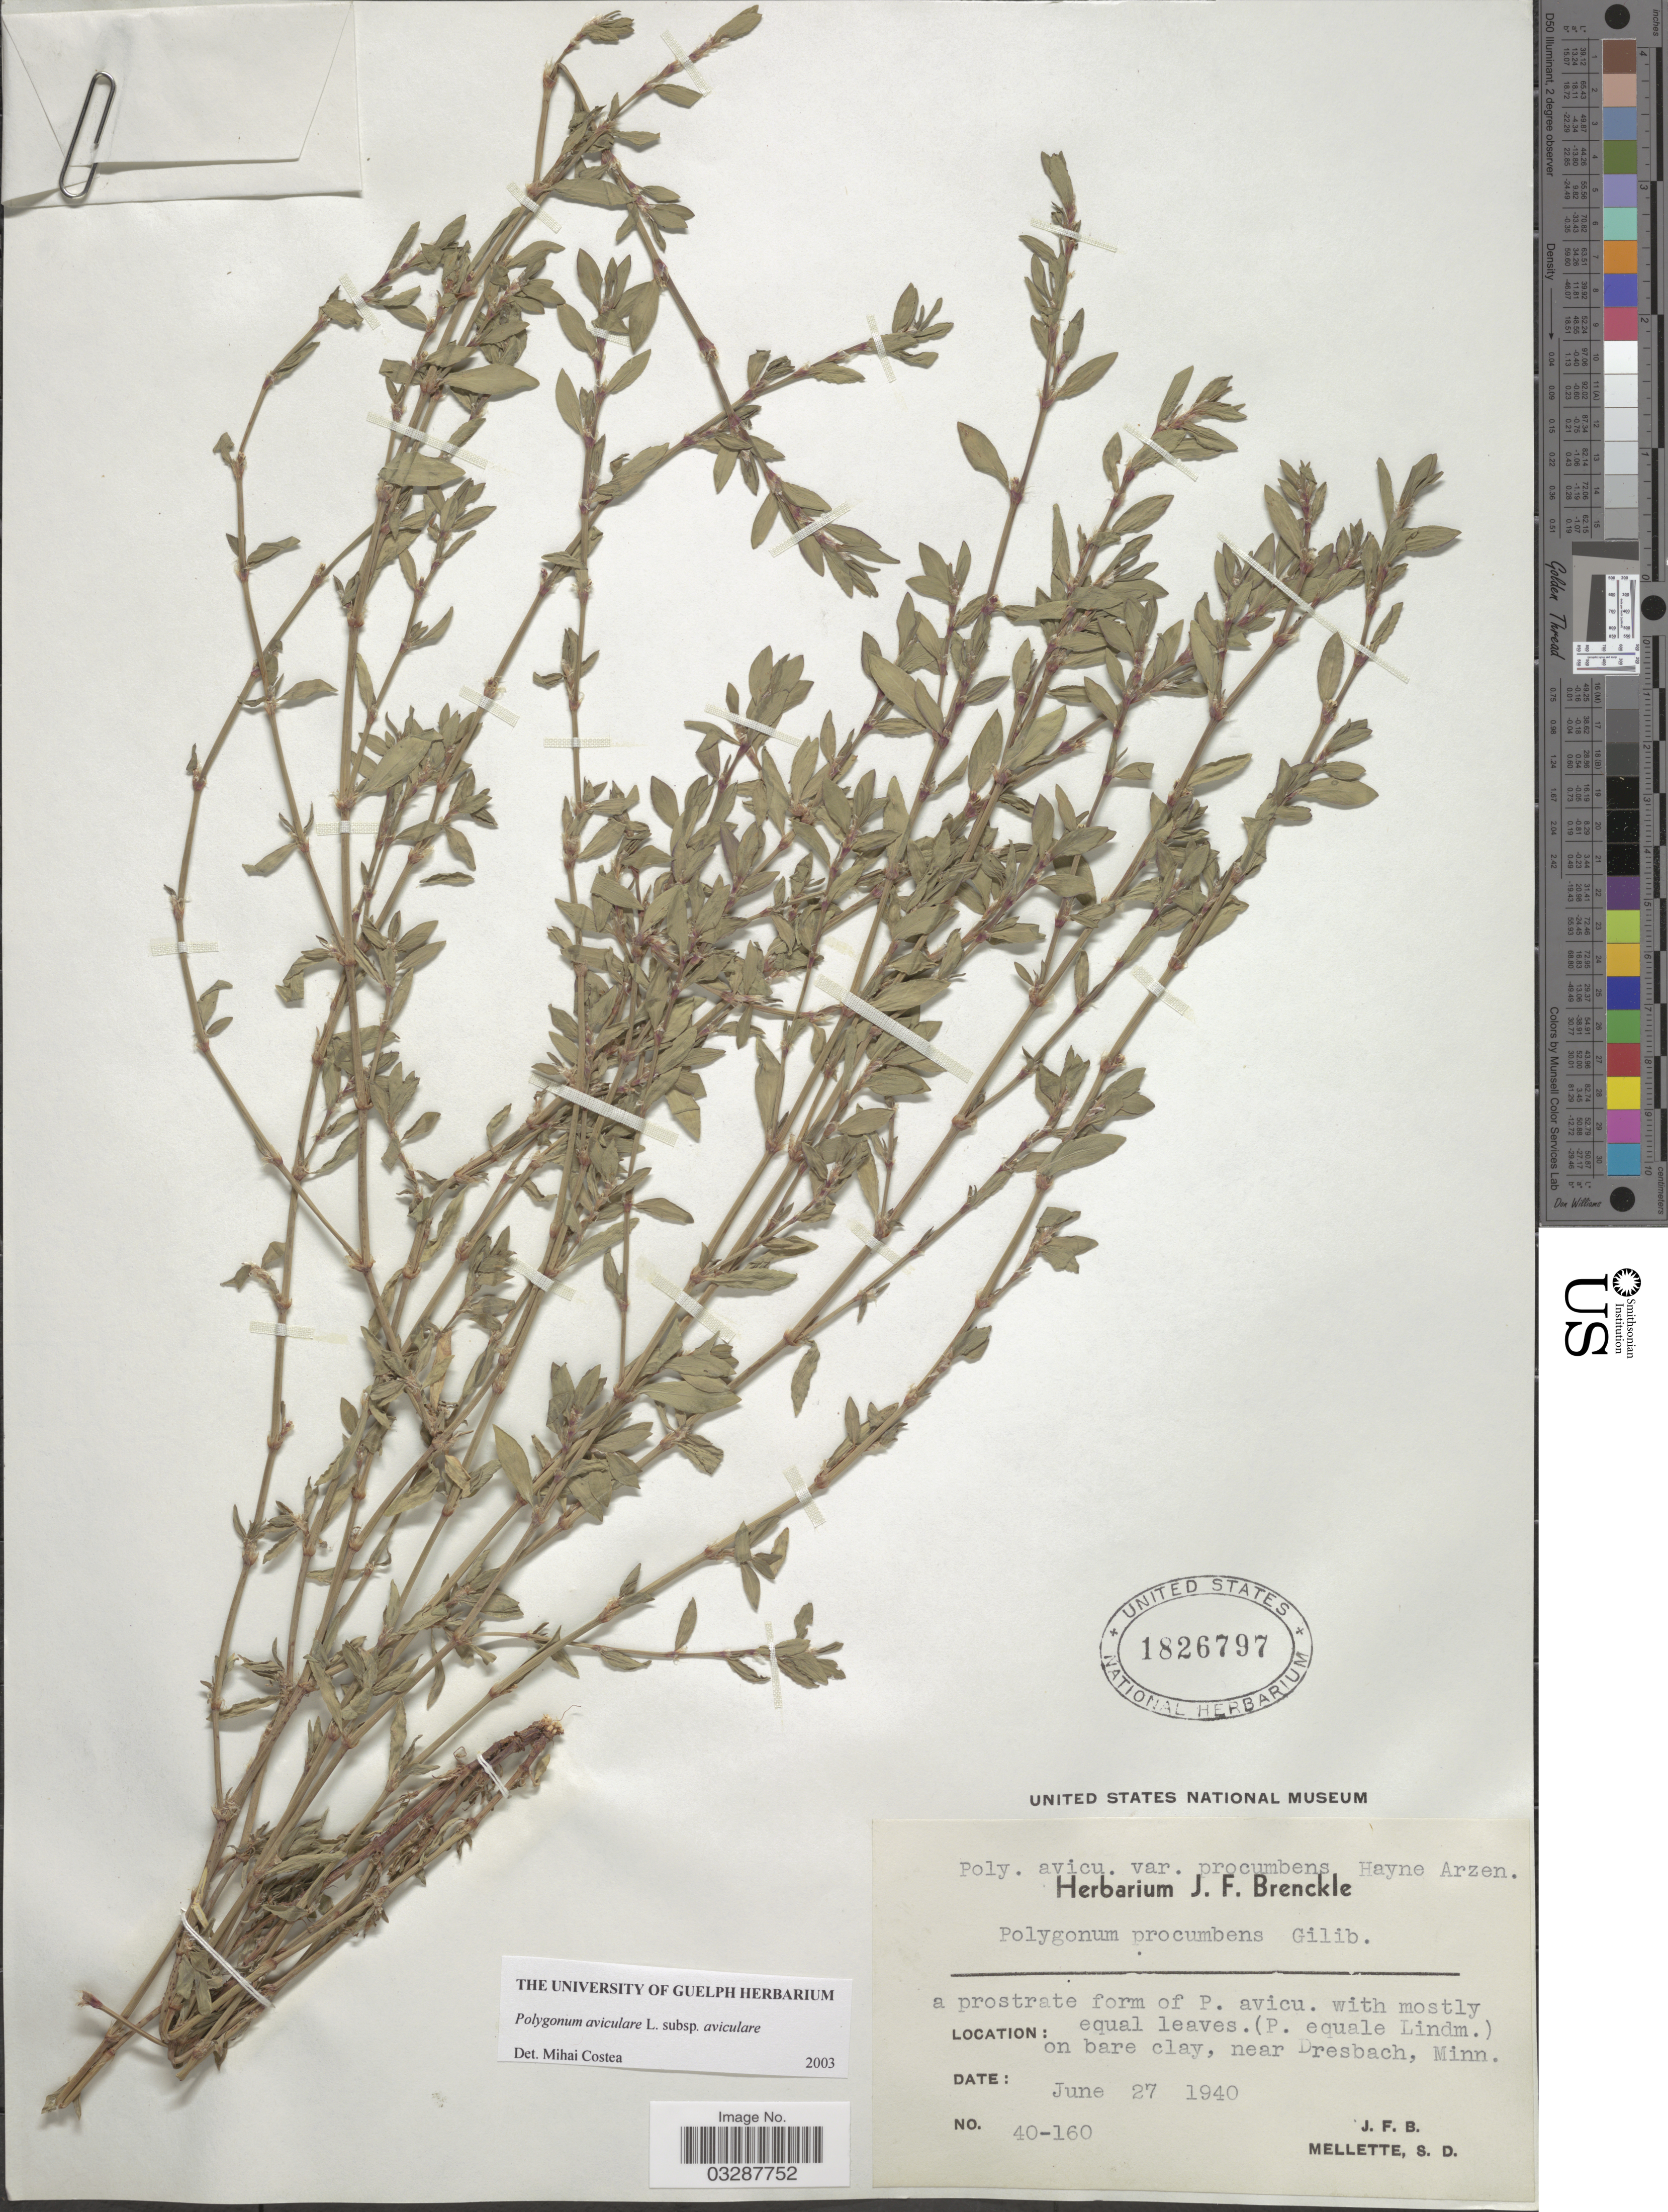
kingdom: Plantae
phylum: Tracheophyta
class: Magnoliopsida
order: Caryophyllales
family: Polygonaceae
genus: Polygonum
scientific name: Polygonum aviculare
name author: L.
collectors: J. Brenckle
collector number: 40-160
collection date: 1940-06-27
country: United States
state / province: Minnesota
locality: On bare clay, near Dresbach.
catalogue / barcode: US 1826797